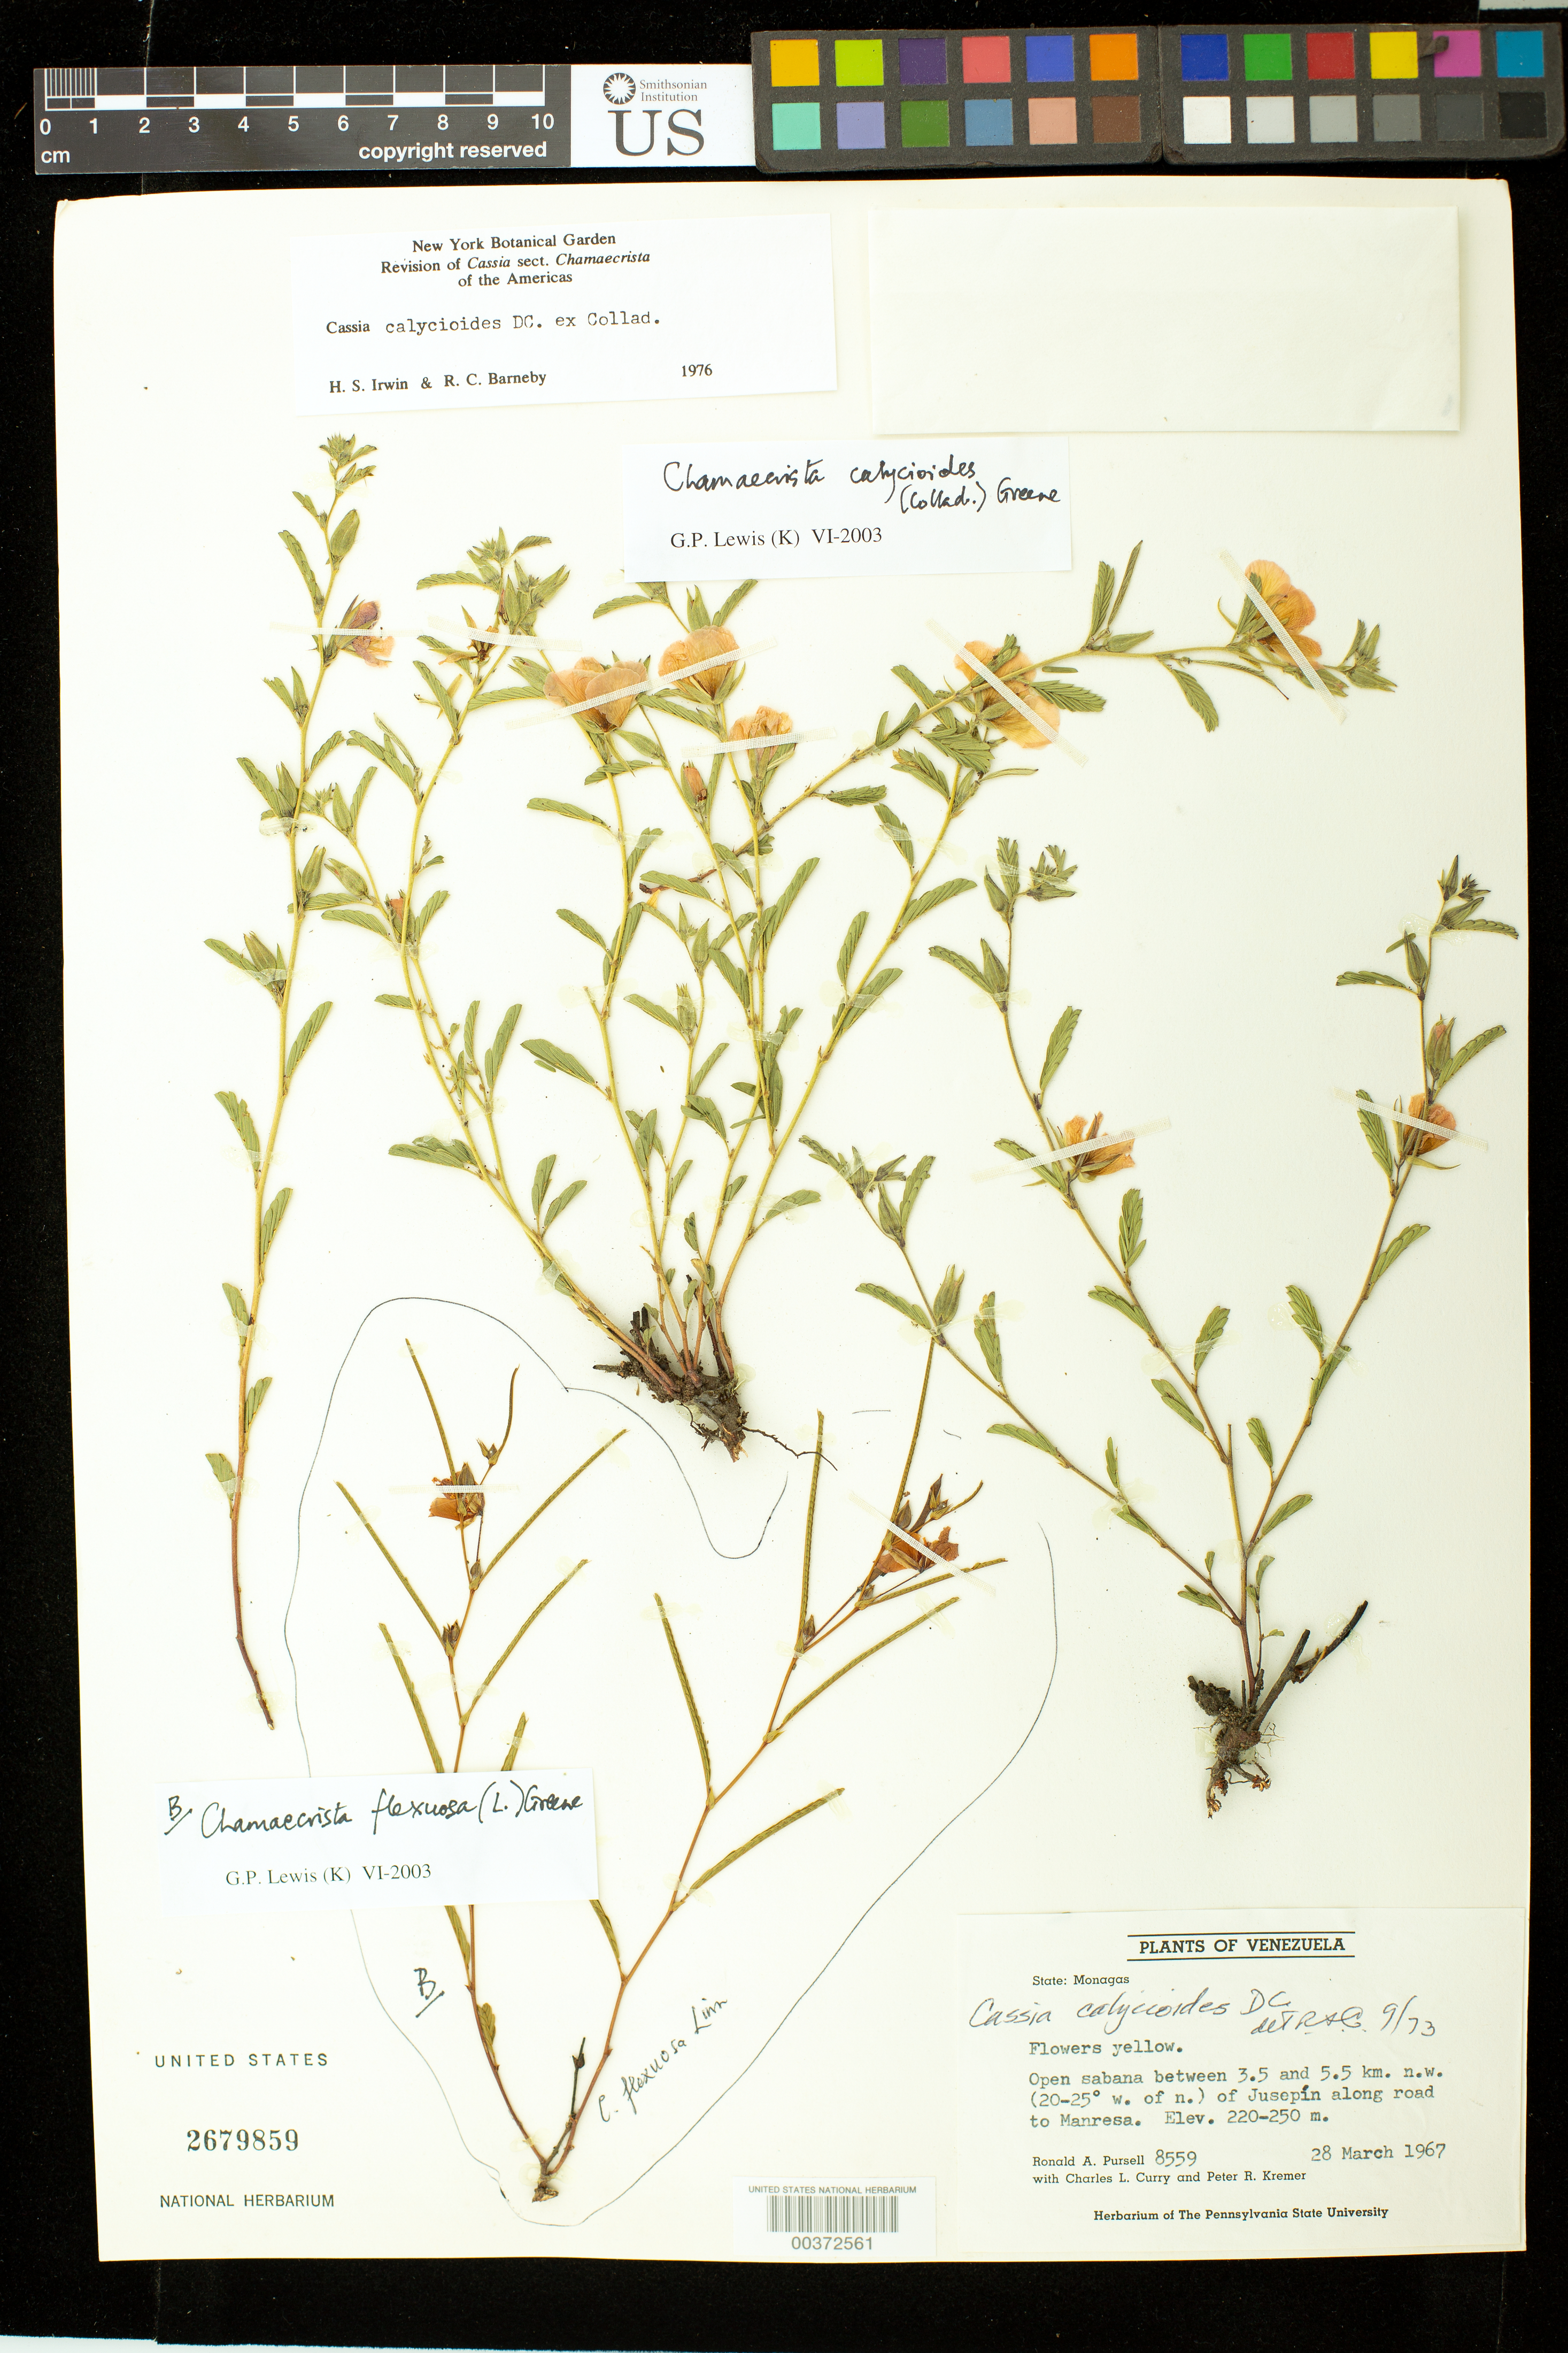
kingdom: Plantae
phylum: Tracheophyta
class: Magnoliopsida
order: Fabales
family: Fabaceae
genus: Chamaecrista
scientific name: Chamaecrista caespitosa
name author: (Benth.) H.S. Irwin & Barneby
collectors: R. A. Pursell, C. L. Curry & P. R. Kremer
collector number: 8559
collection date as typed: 28 Mar 1967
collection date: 1967-03-28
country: Venezuela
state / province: Monagas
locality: Between 3.5 and 5.5 km nw of jusepin along road to manresa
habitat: Open sabana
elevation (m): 220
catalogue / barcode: US 2679859